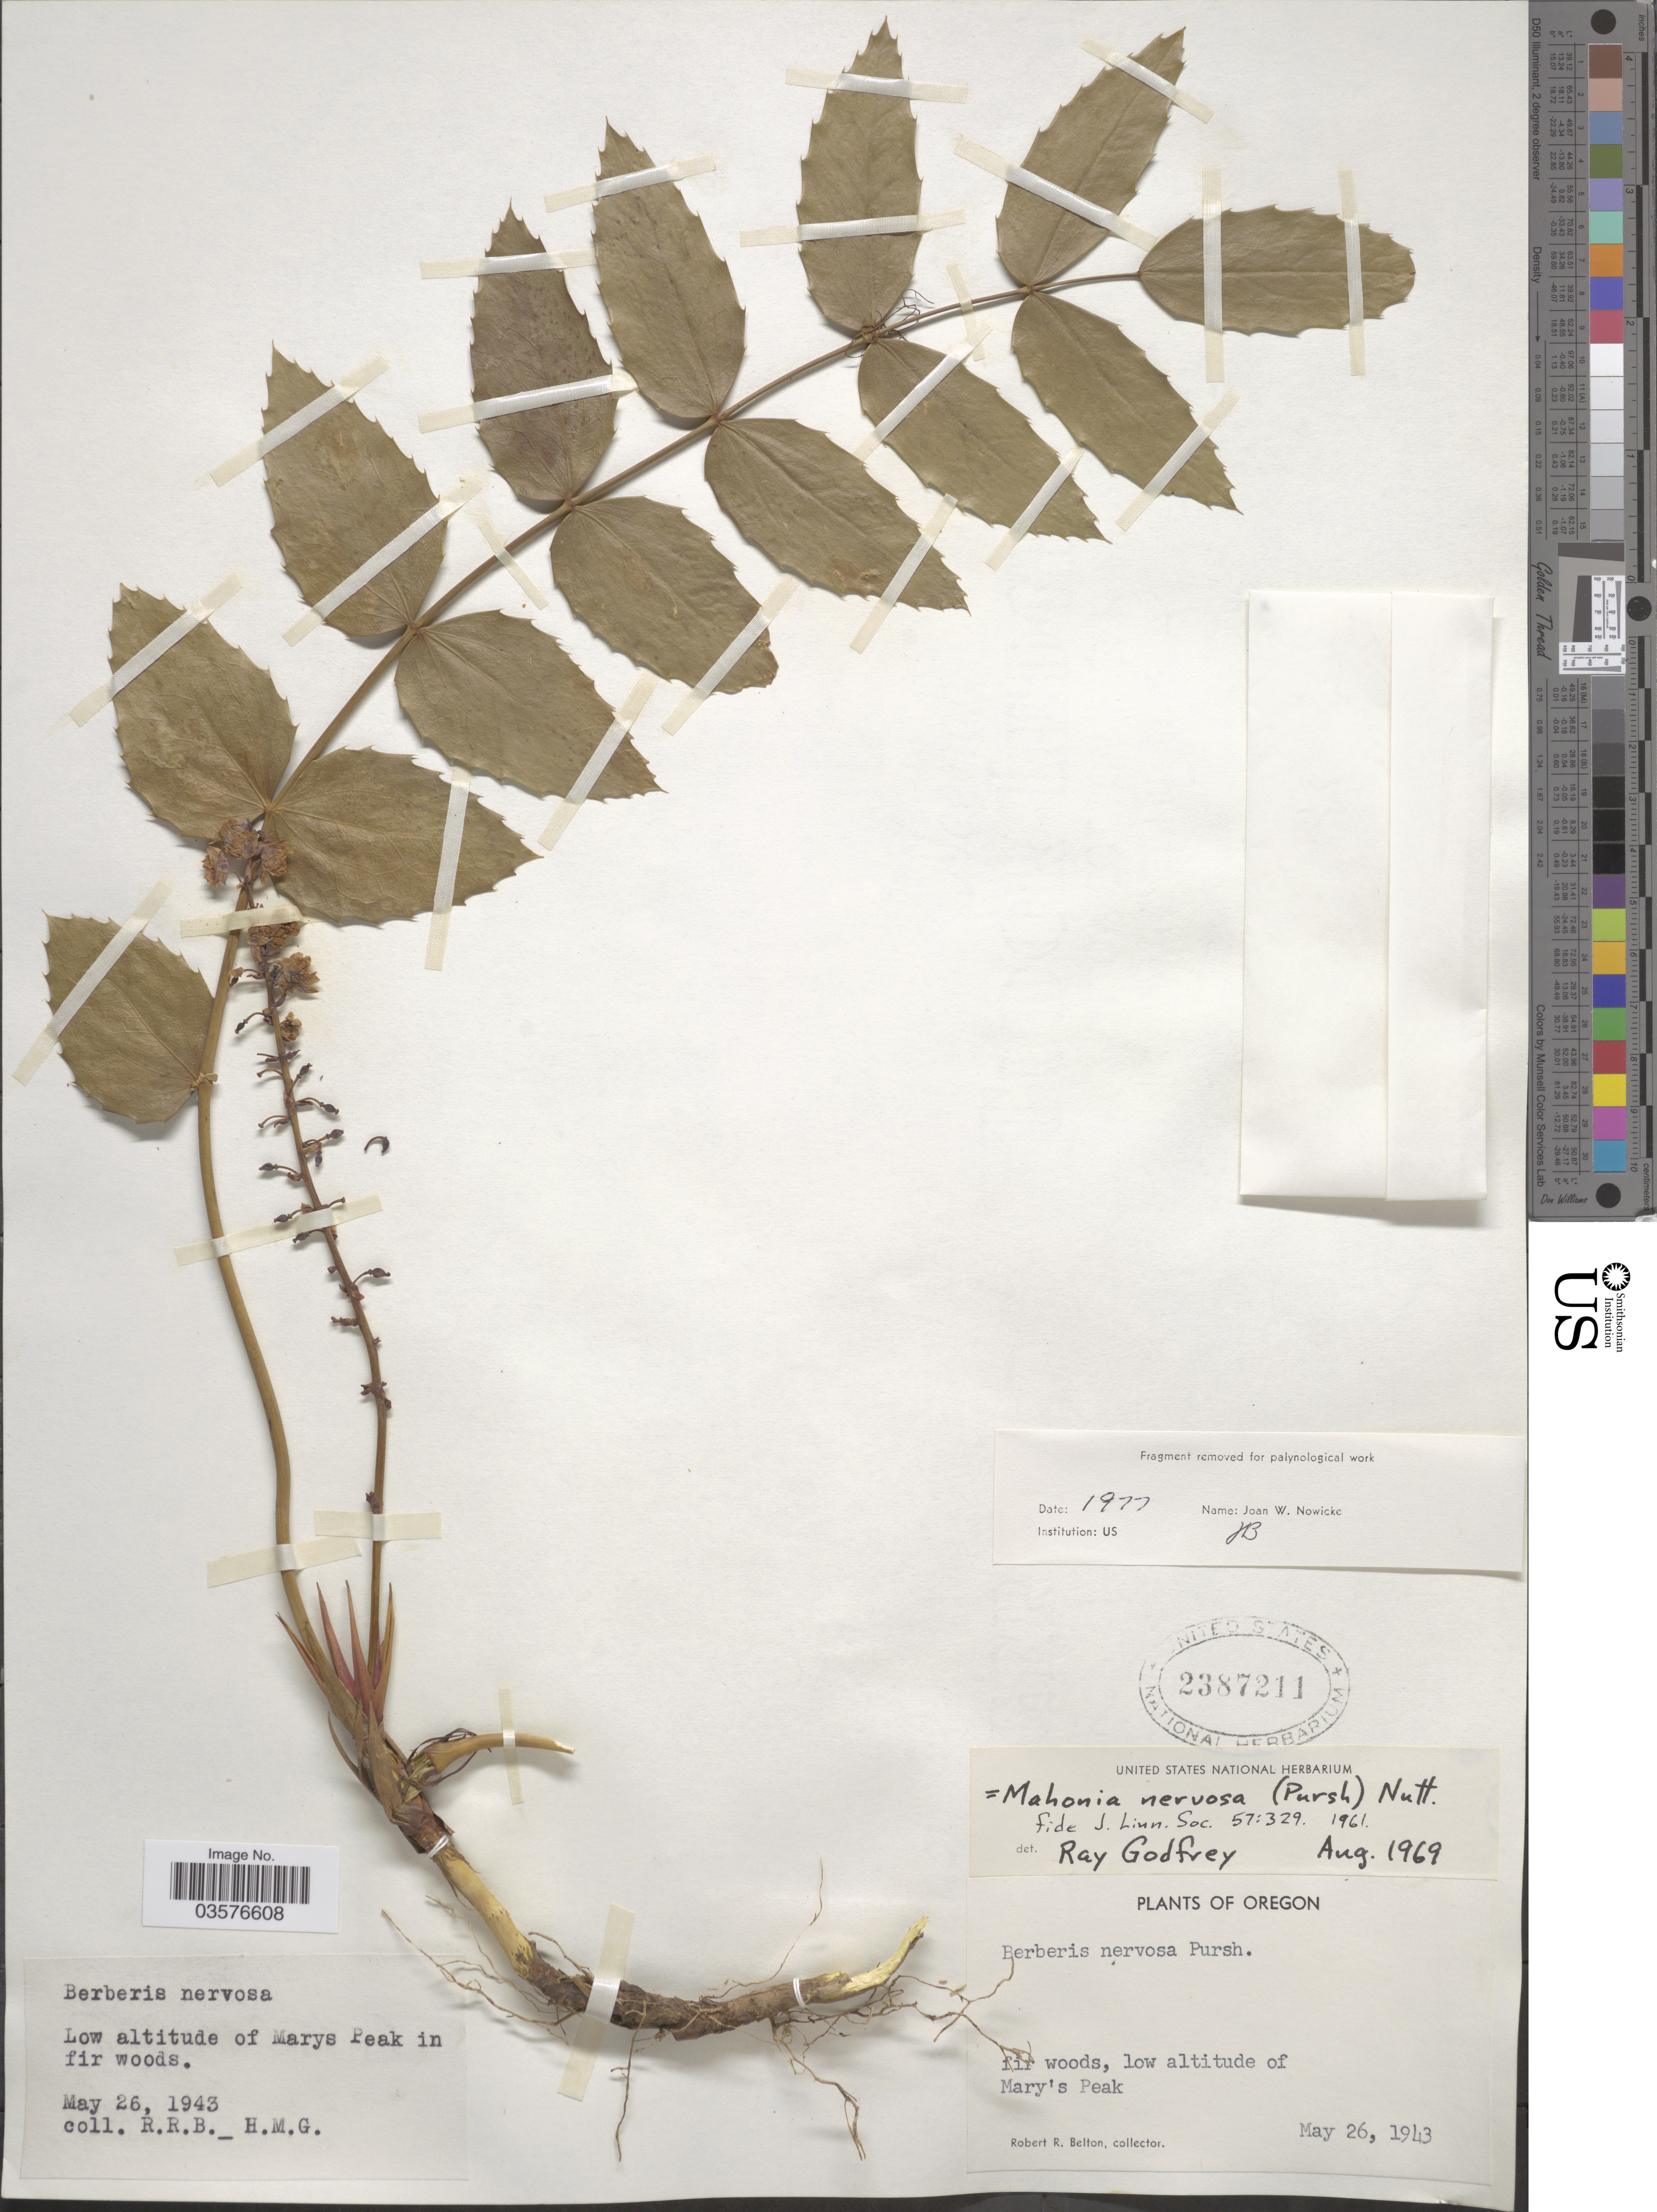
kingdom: Plantae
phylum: Tracheophyta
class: Magnoliopsida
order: Ranunculales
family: Berberidaceae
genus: Mahonia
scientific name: Mahonia nervosa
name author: (Pursh) Nutt.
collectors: R. Belton & H. M. G.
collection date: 1943-05-26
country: United States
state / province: Oregon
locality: Marys Peak in fir woods.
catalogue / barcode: US 2387211